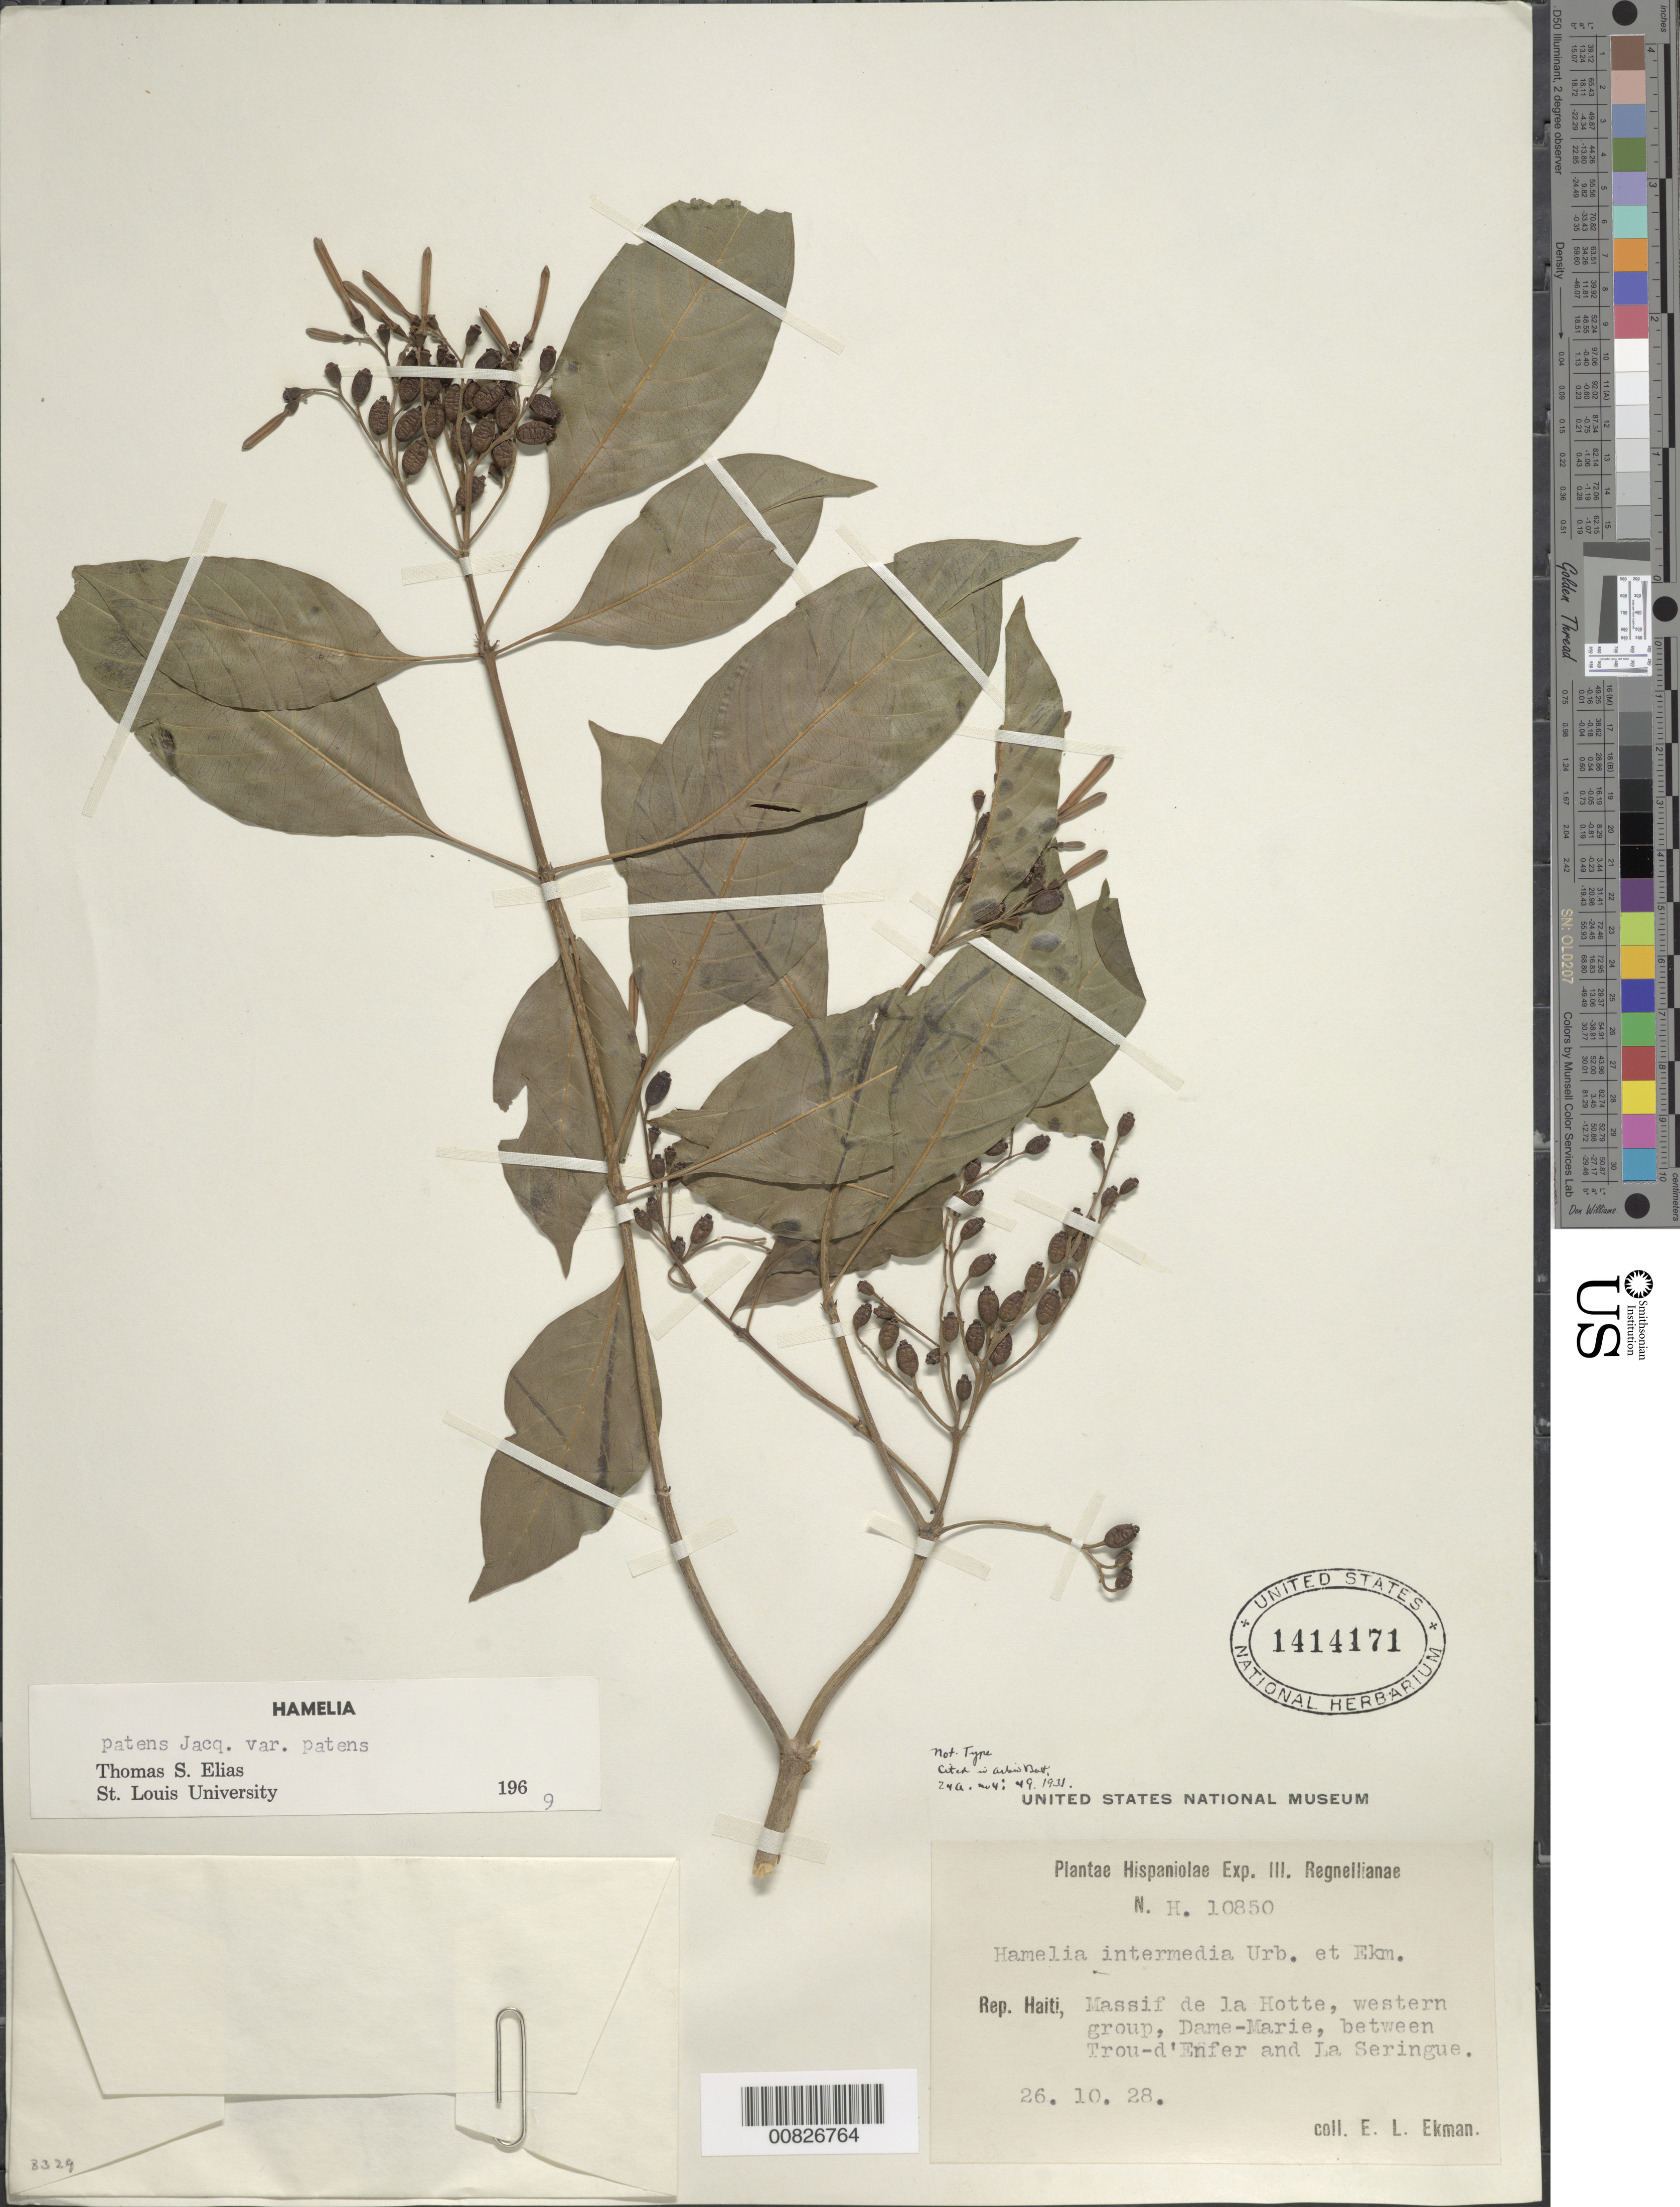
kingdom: Plantae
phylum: Tracheophyta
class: Magnoliopsida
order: Gentianales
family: Rubiaceae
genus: Hamelia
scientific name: Hamelia patens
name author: Jacq.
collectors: E. L. Ekman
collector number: H 10850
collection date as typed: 26 Oct 1928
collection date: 1928-10-26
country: Haiti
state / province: Grand'Anse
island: Hispaniola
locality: Massif de la Hotte, western group, Dame-Marie, between Trou-d'Enfer and La Seringue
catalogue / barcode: US 1414171